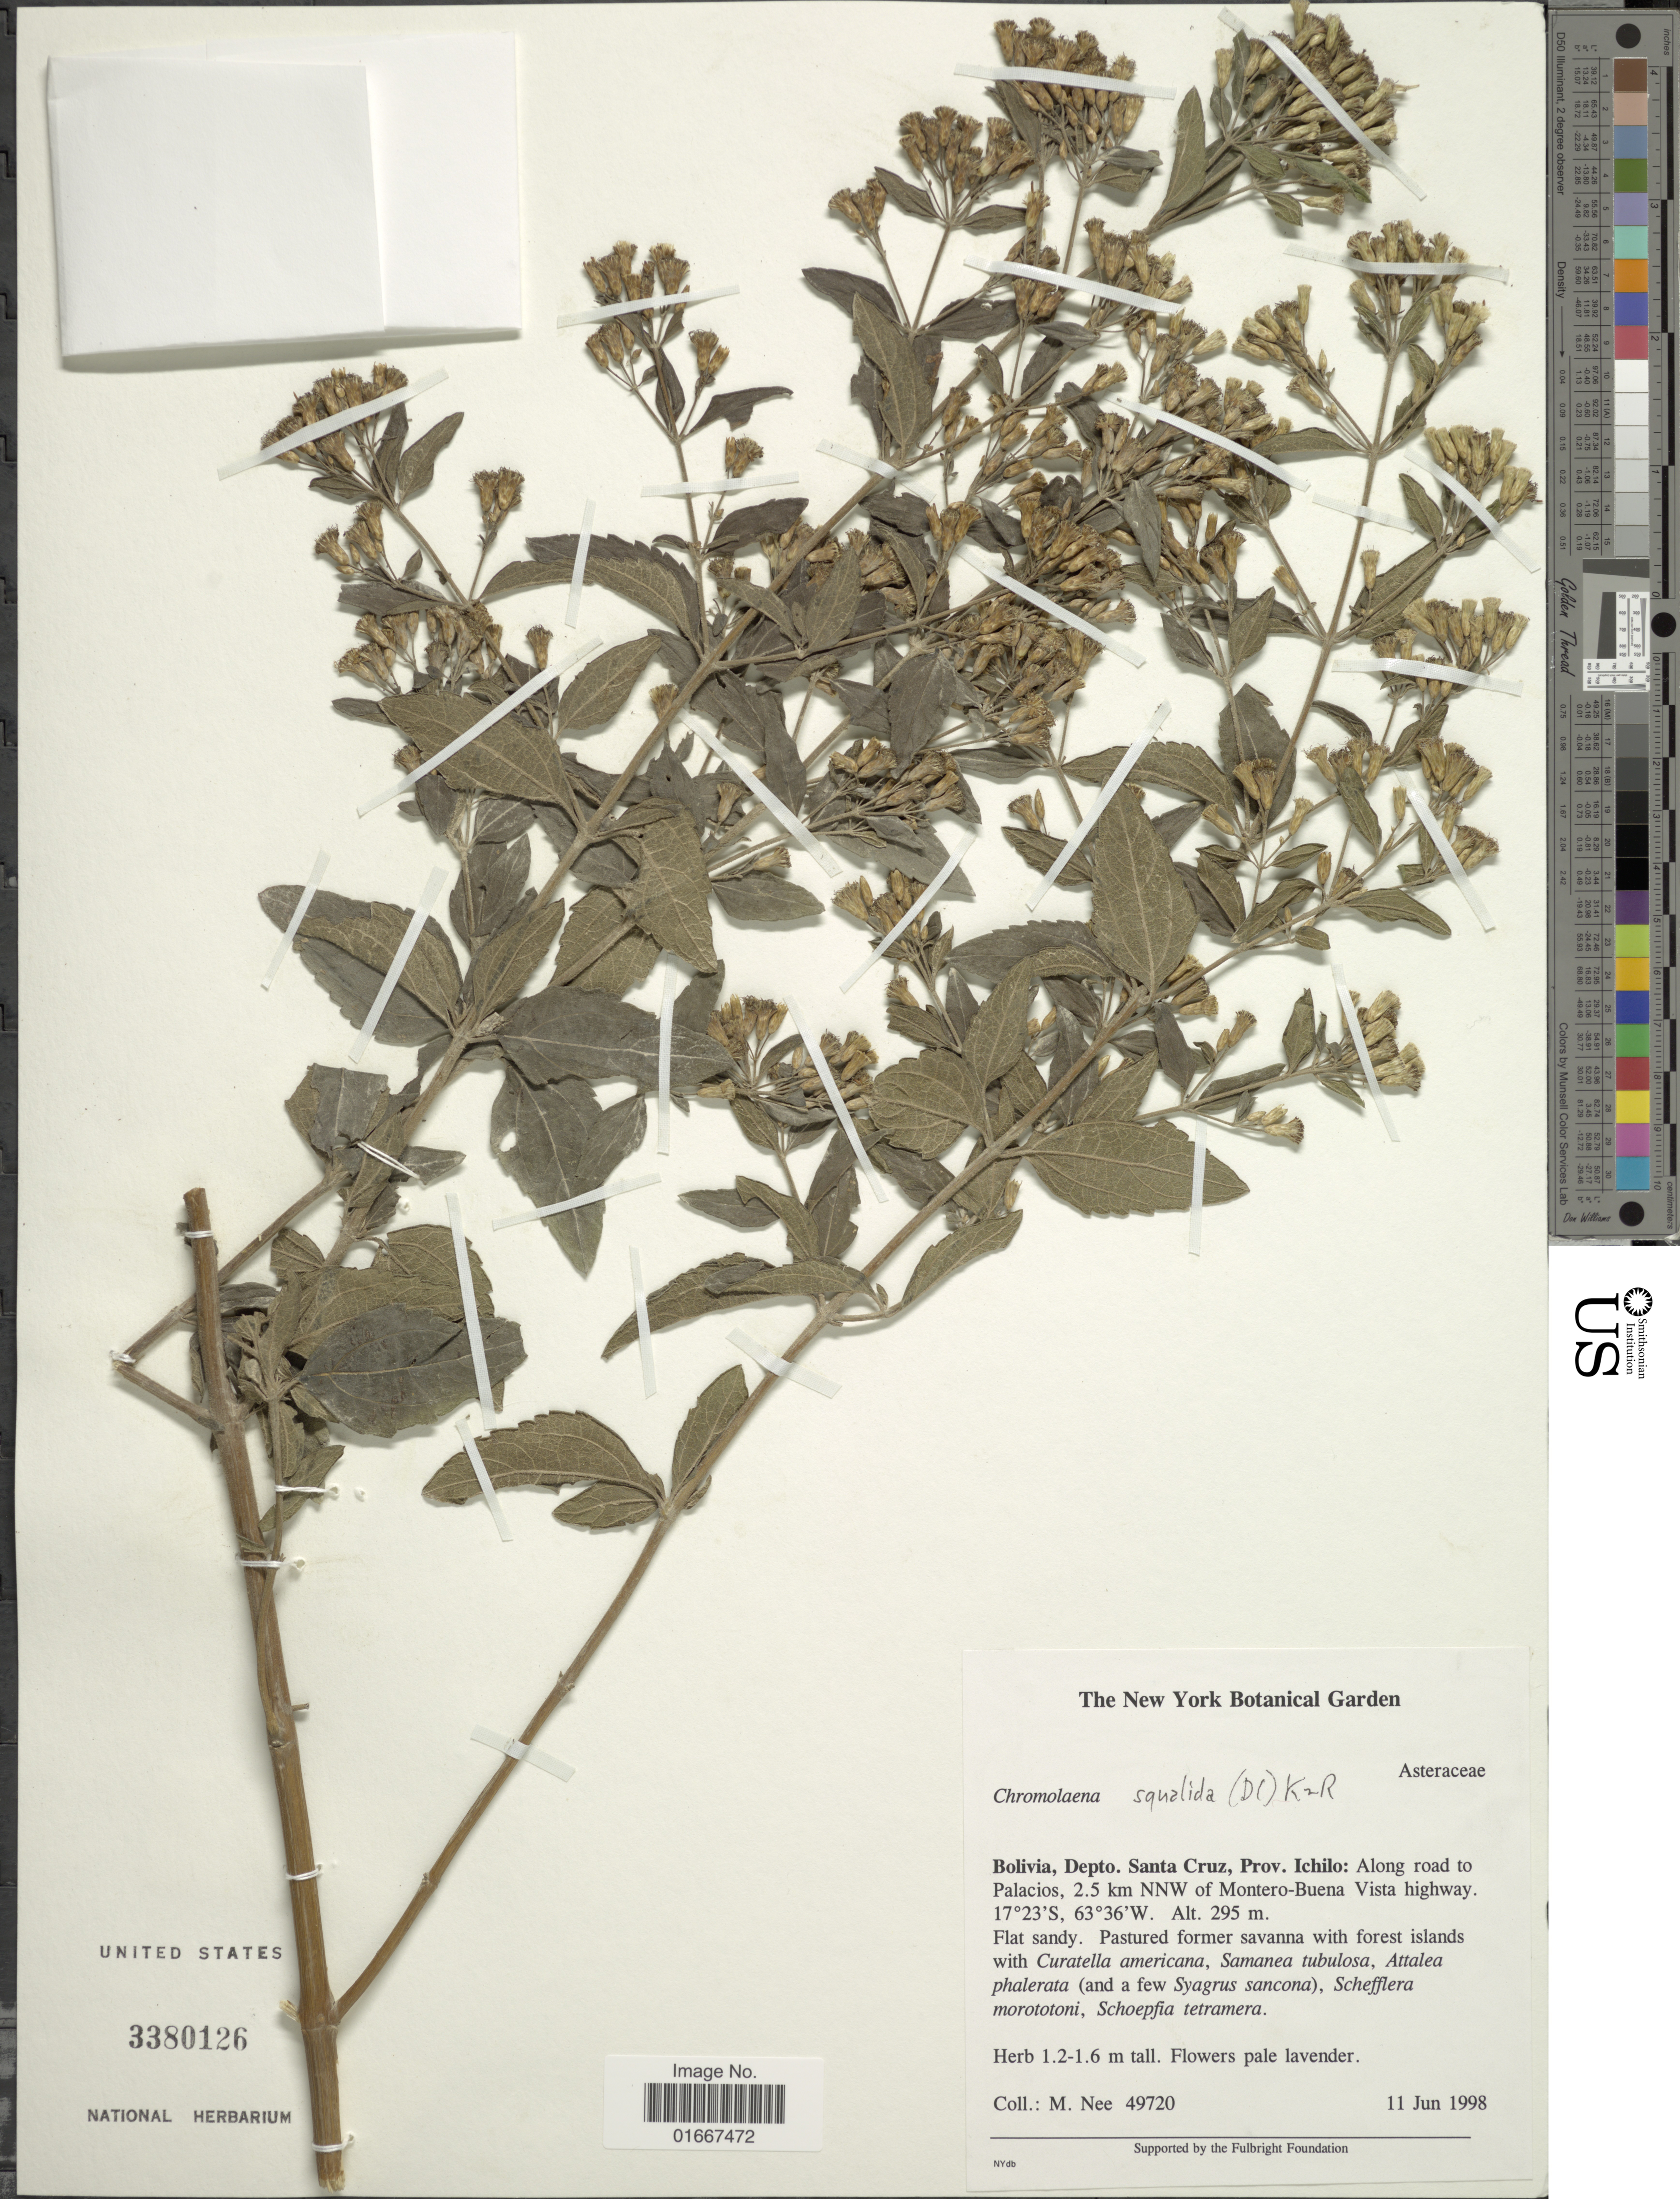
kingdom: Plantae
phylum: Tracheophyta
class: Magnoliopsida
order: Asterales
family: Asteraceae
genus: Chromolaena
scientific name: Chromolaena squalida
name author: (DC.) R.M. King & H. Rob.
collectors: M. Nee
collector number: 49720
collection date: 1998-06-11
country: Bolivia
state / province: Santa Cruz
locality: Prov. Ichilo: Along road to Palacios, 2.5 km NNW of Montero-Buena Vista highway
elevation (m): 295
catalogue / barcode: US 3380126